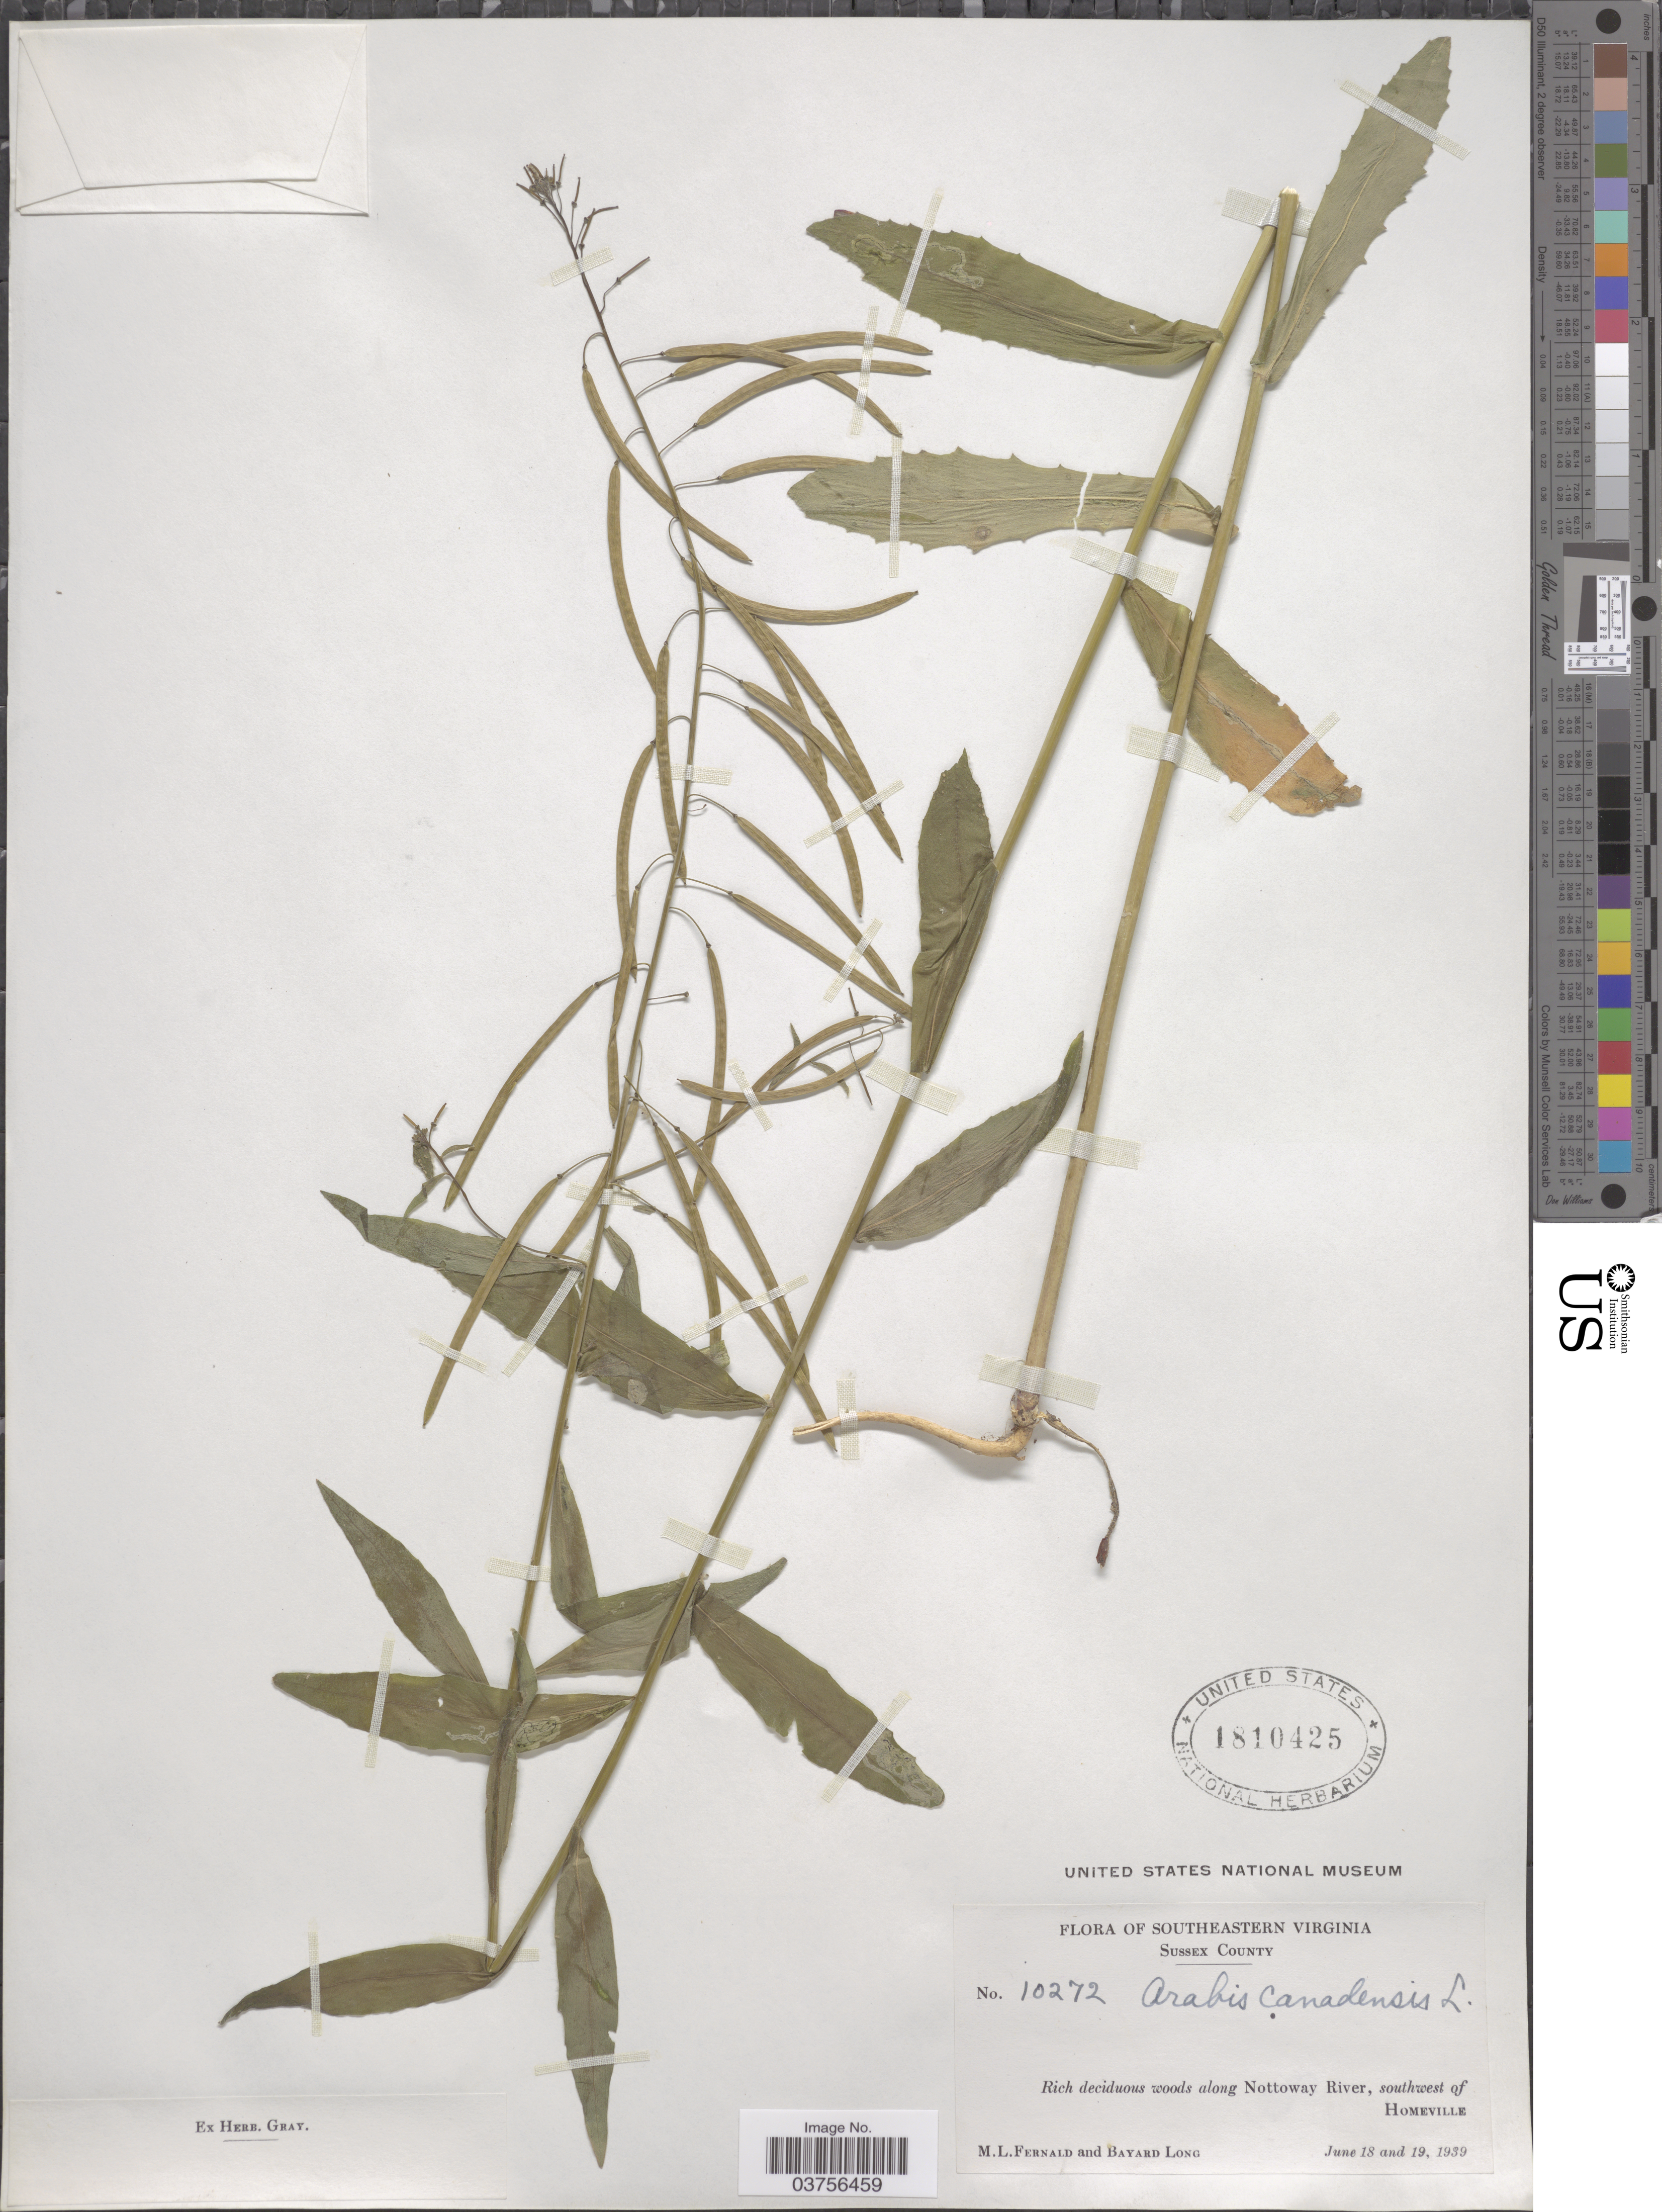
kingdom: Plantae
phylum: Tracheophyta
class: Magnoliopsida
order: Brassicales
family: Brassicaceae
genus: Arabis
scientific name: Arabis canadensis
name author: L.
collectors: M. L. Fernald & B. Long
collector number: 10272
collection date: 1939-06-18/1939-06-19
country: United States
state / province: Virginia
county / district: Sussex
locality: Southeastern Virginia. Sussex County. Along Nottoway River, southwest of Homeville.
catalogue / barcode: US 1810425